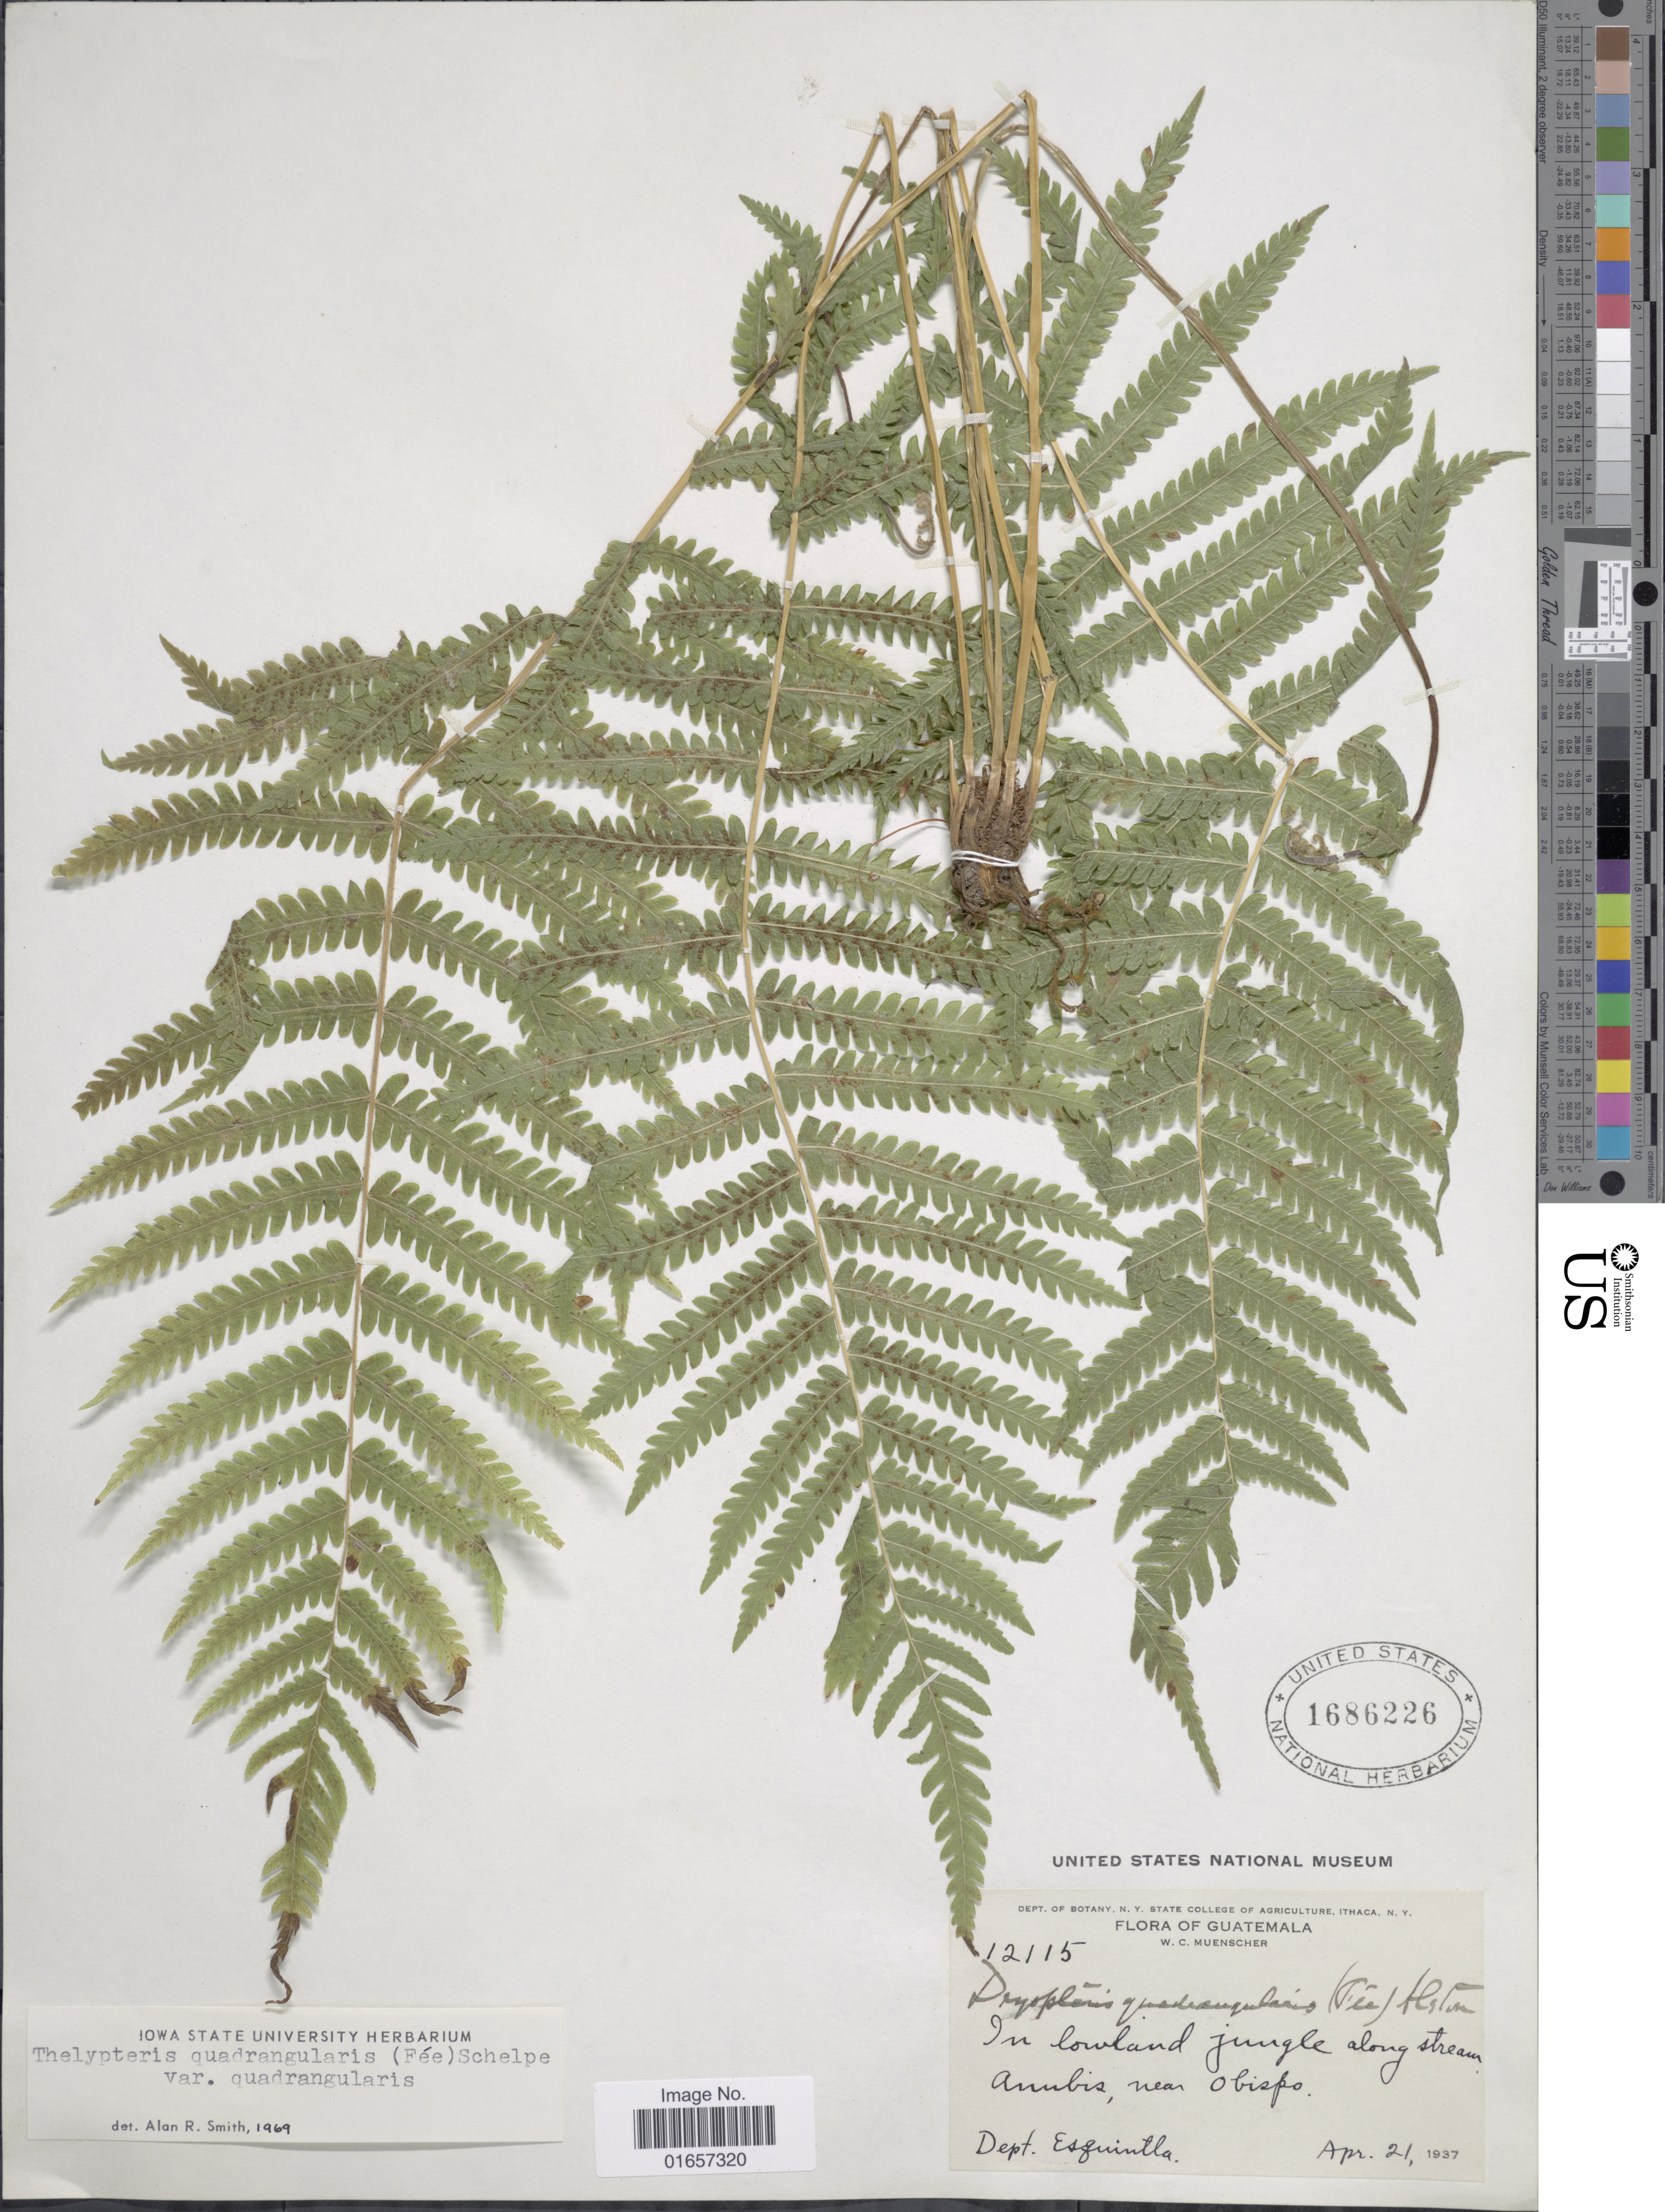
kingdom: Plantae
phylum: Tracheophyta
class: Polypodiopsida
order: Polypodiales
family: Thelypteridaceae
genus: Christella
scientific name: Christella hispidula var. hispidula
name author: (Decne.) Holttum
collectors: W. Muenscher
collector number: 12115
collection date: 1937-04-21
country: Guatemala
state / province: Escuintla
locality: In lowland jungle along stream Anubis, near Obispo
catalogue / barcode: US 1686226